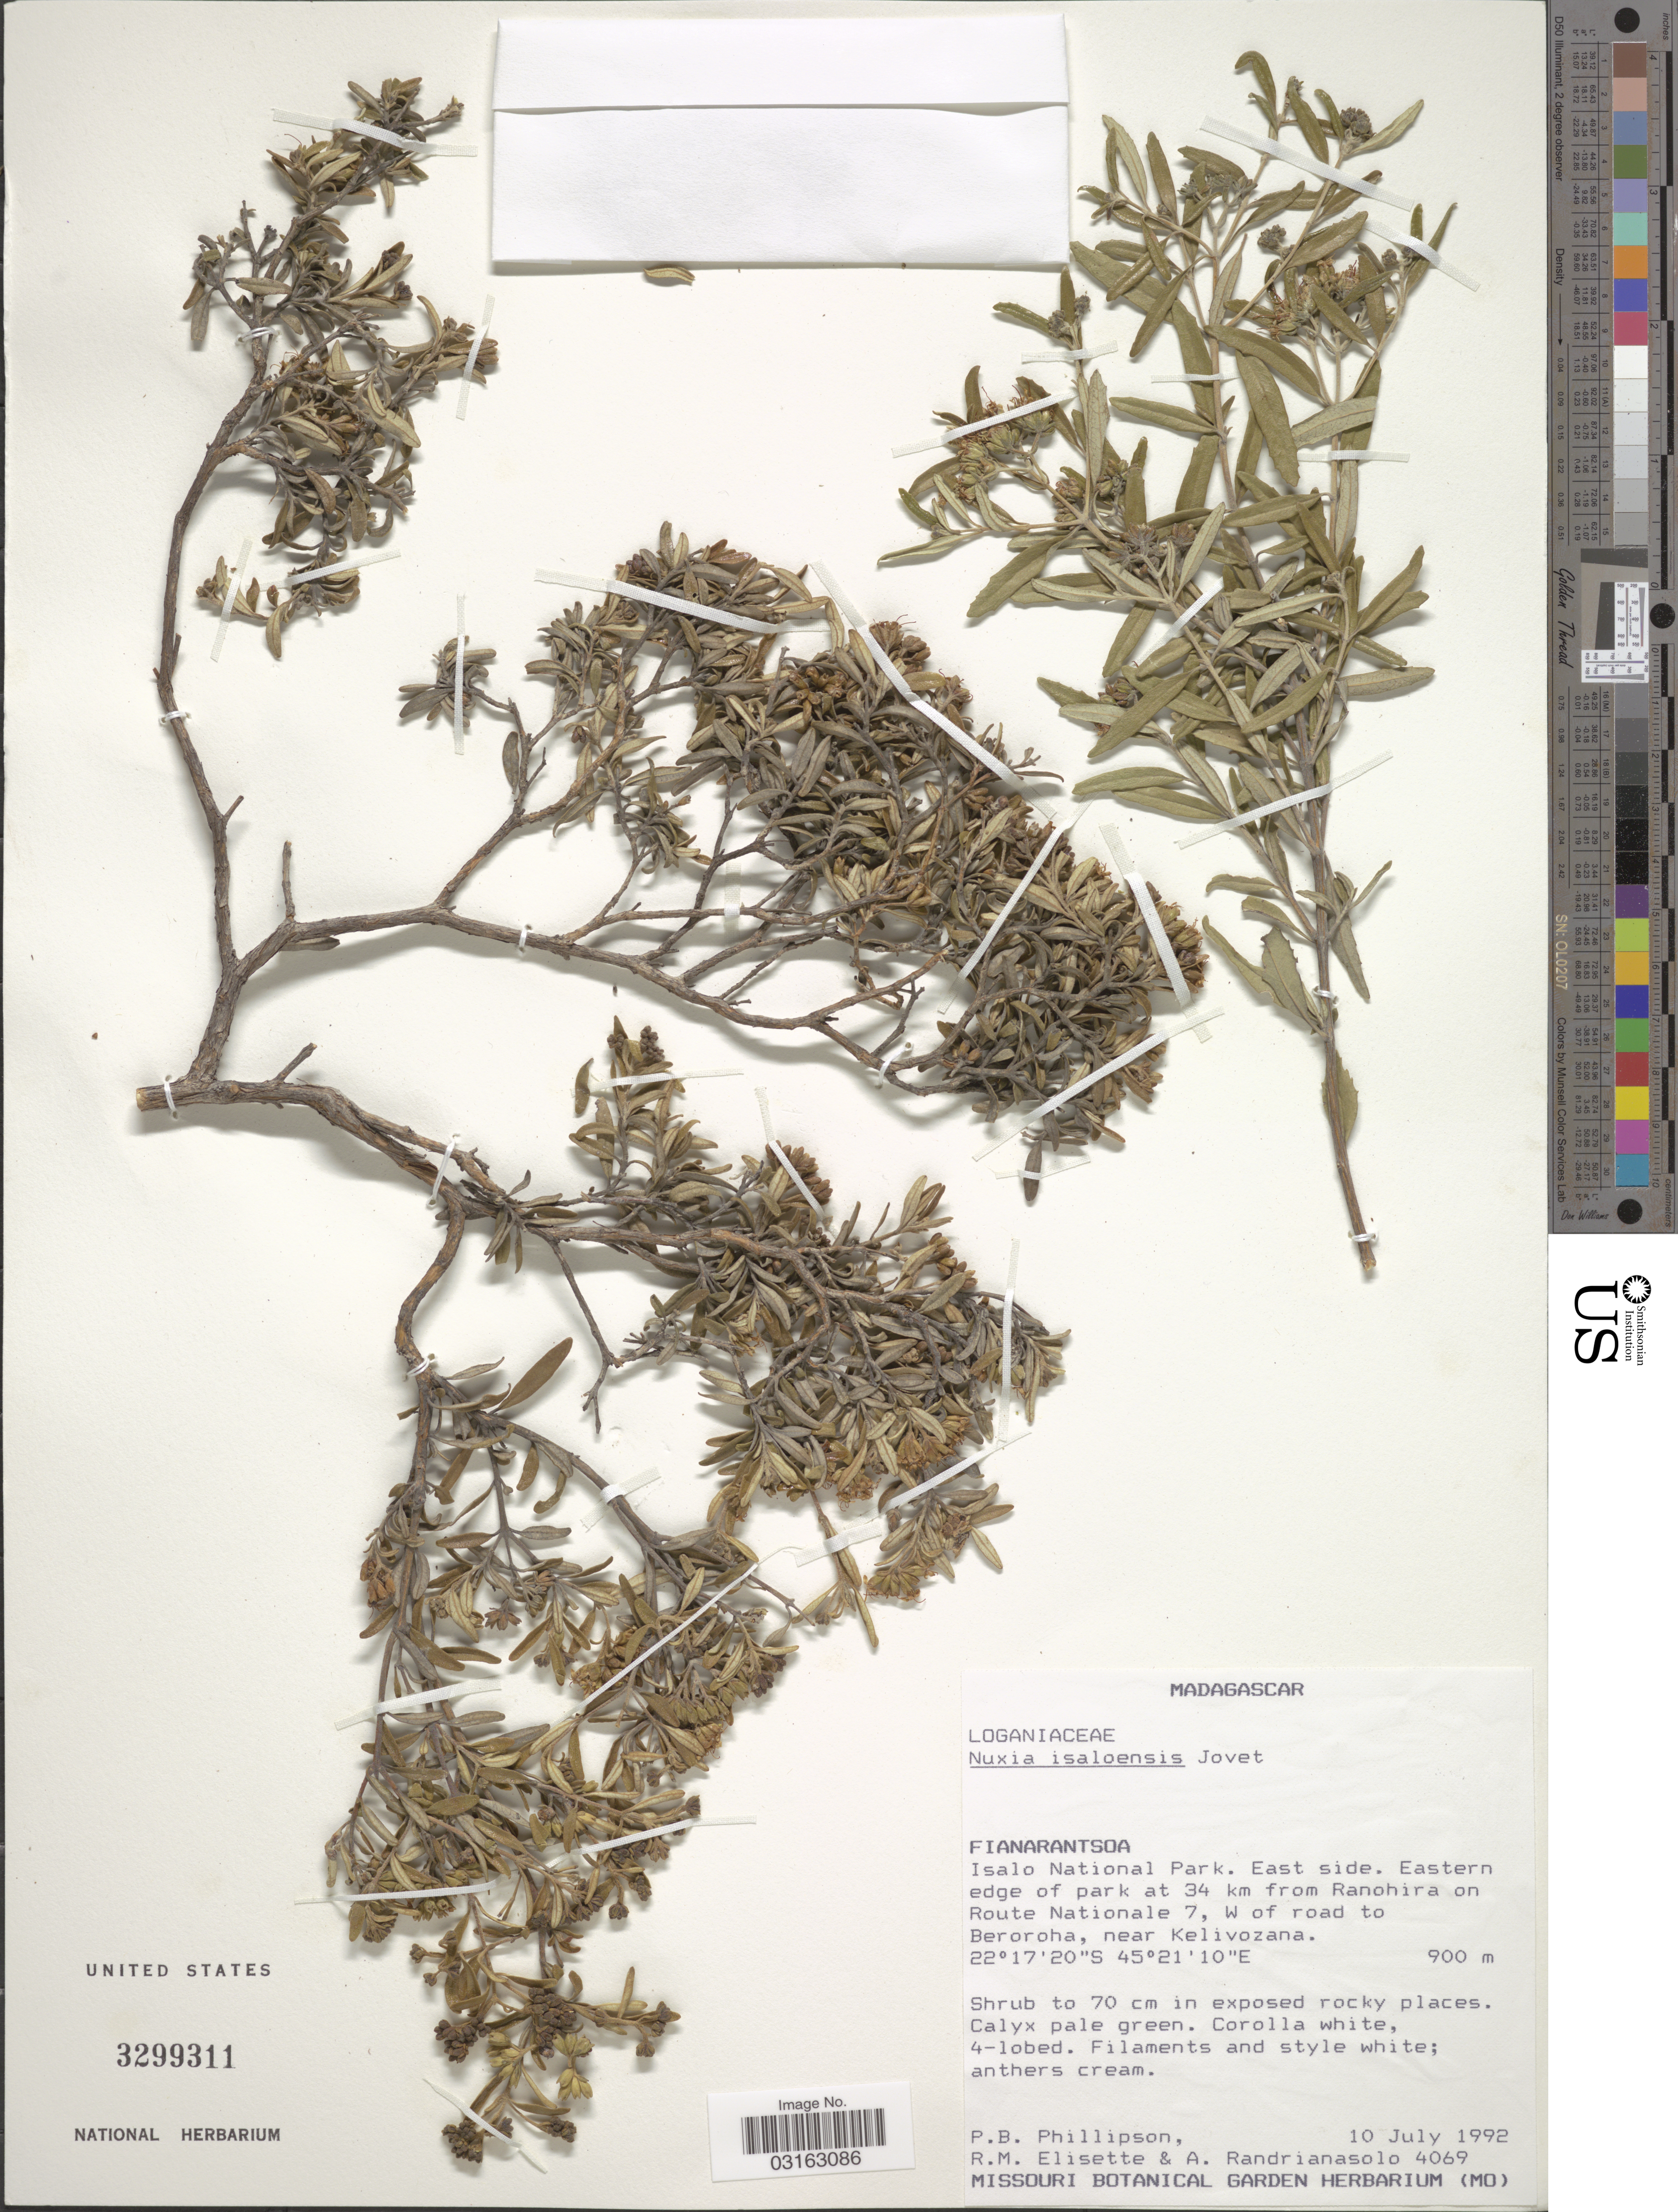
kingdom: Plantae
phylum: Tracheophyta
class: Magnoliopsida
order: Lamiales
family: Stilbaceae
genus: Nuxia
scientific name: Nuxia isaloensis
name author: Jovet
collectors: P. B. Phillipson, M. Rahelivololona & A. Randrianasolo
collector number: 4069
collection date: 1992-07-10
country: Madagascar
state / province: Ihorombe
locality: Isalo National Park. East side. Eastern edge of park at 34 km from Ranohira on Route Nationale 7, W of road to Beroroha, near Kelivozana.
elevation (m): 900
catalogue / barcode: US 3299311